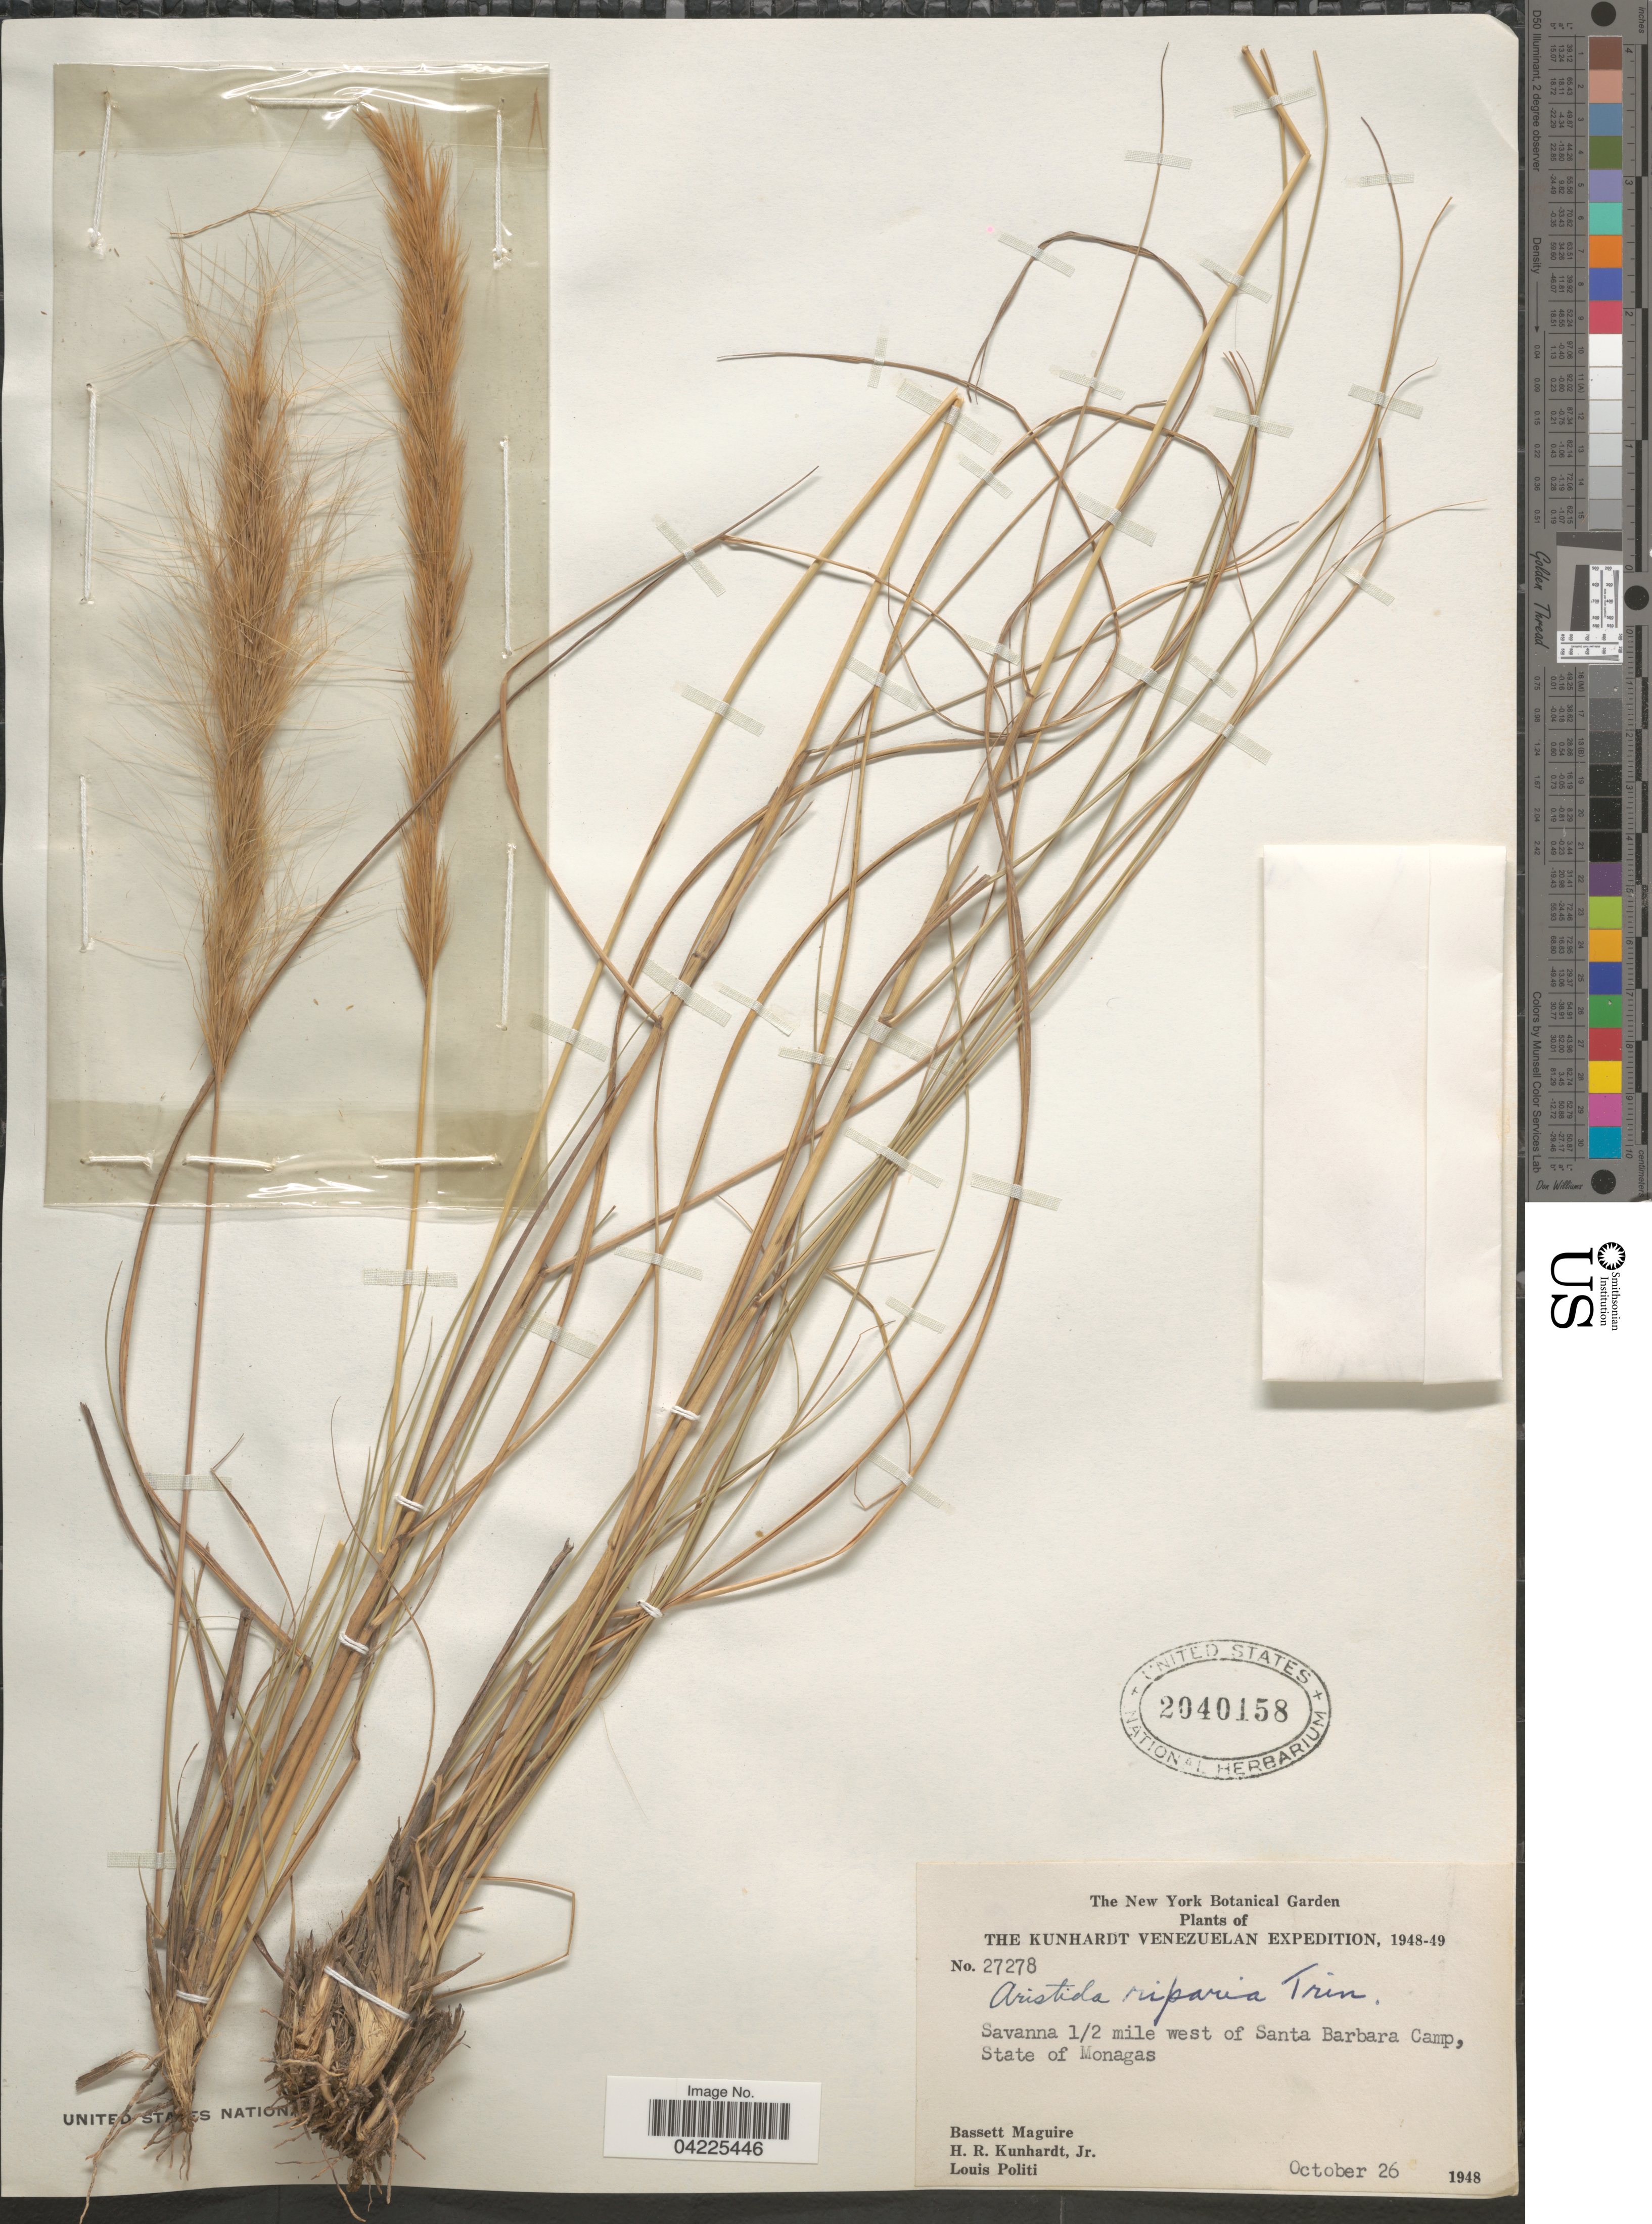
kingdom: Plantae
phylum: Tracheophyta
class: Liliopsida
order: Poales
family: Poaceae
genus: Aristida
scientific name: Aristida riparia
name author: Trin.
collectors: B. Maguire, H. Kunhardt & L. Politi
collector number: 27278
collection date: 1948-10-26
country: Venezuela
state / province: Monagas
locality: The Kunhardt Venezuelan Expedition, 1948-49. Savanna ½ mile west of Santa Barbara Camp.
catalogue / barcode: US 2040158